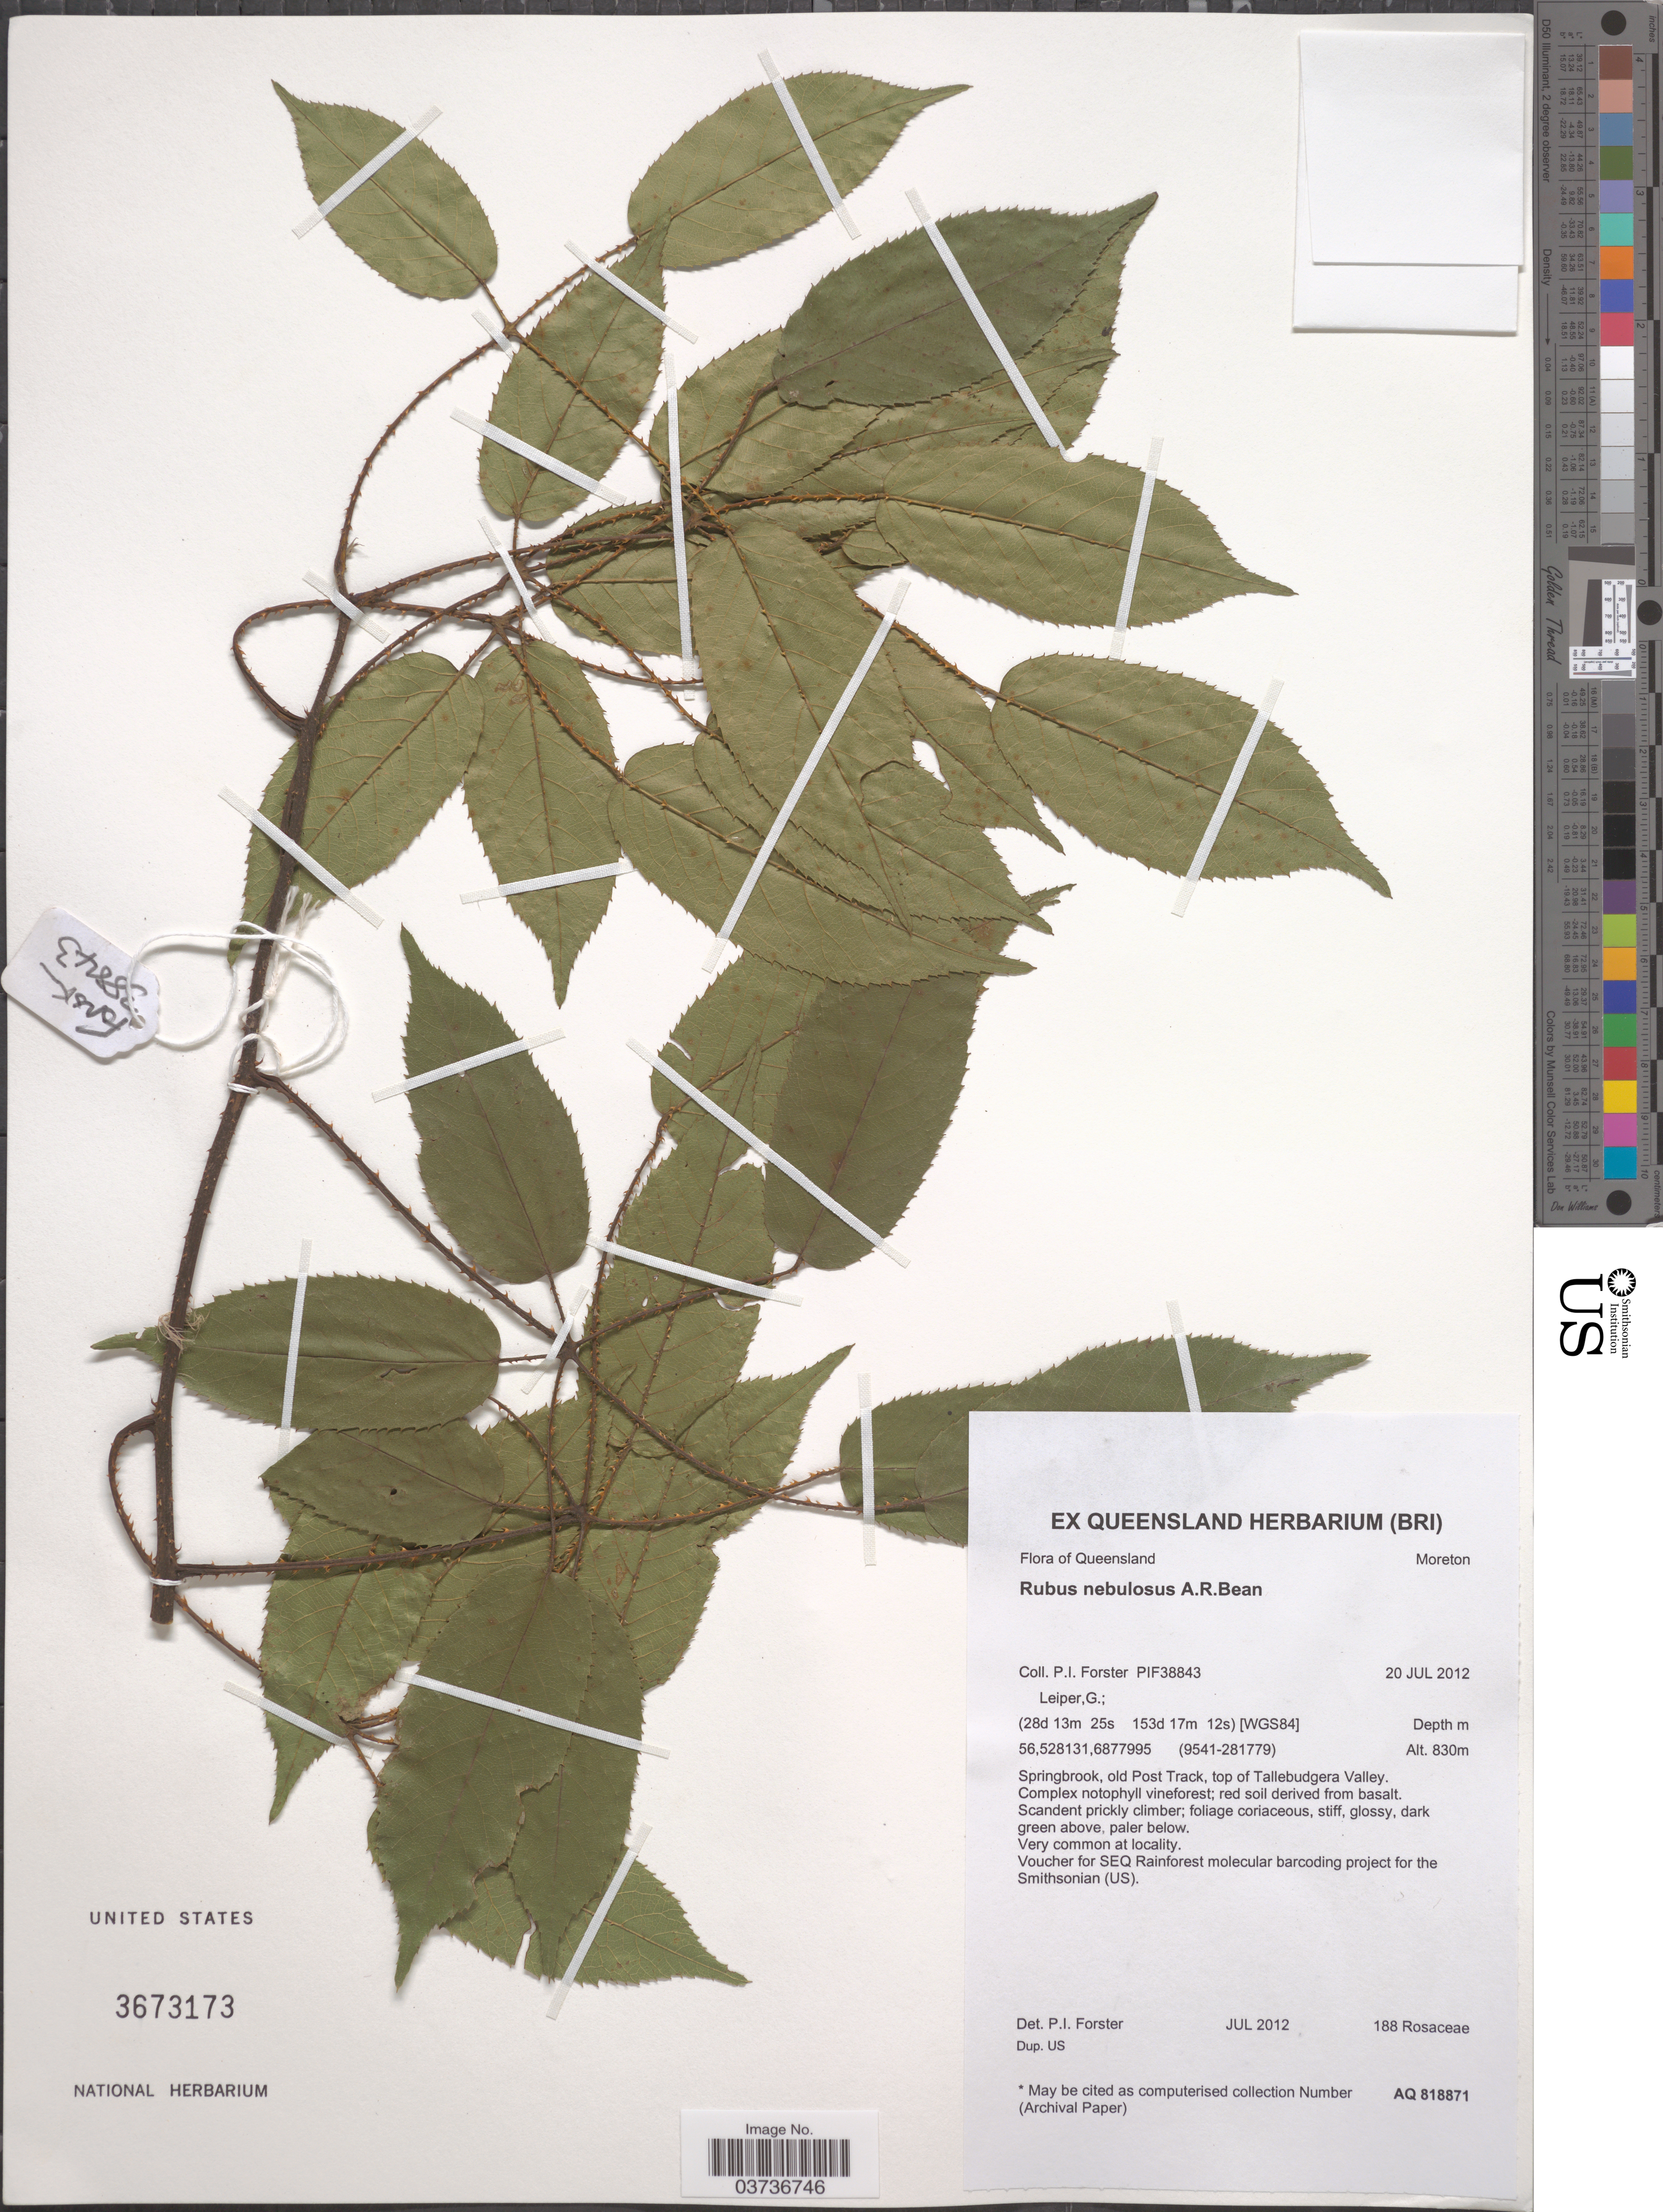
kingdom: Plantae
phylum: Tracheophyta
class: Magnoliopsida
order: Rosales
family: Rosaceae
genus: Rubus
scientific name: Rubus nebulosus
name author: A.R. Bean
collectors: P. Forster & G. Leiper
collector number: PIF38843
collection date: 2012-07-20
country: Australia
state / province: Queensland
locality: Springbrook, old Post Track, top of Tallebudgera Valley.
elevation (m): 830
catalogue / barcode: US 3673173